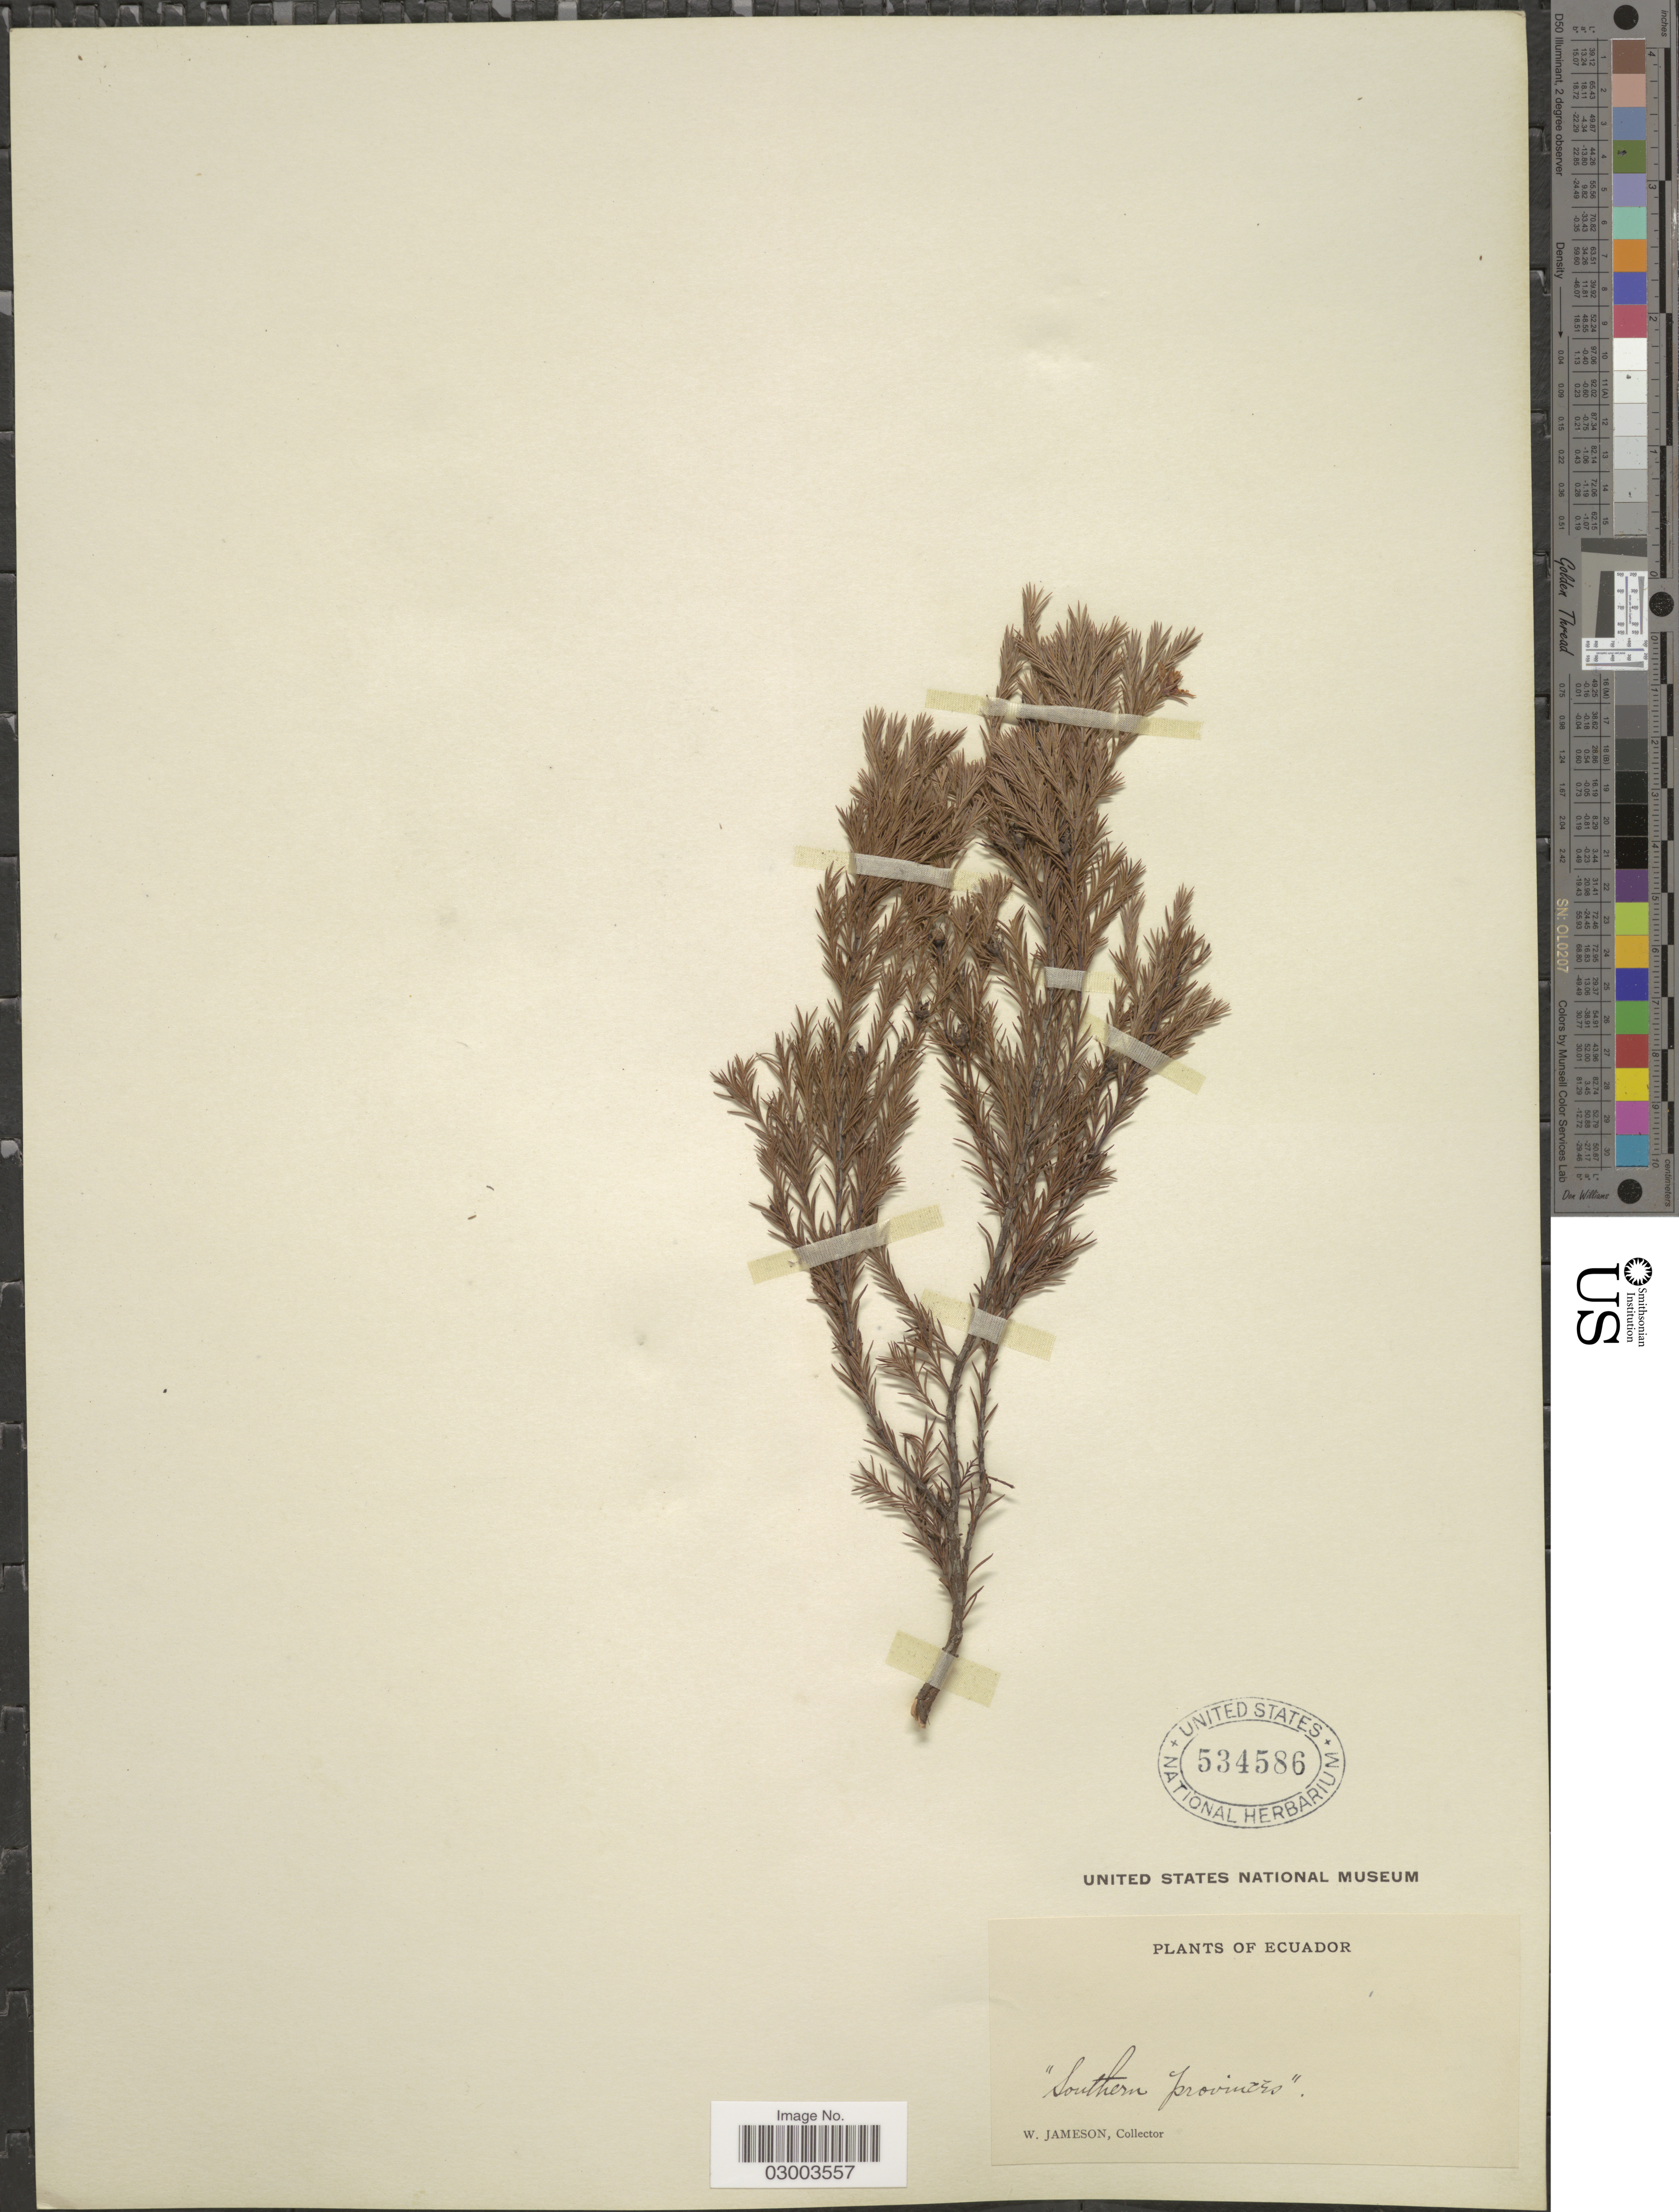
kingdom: Plantae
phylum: Tracheophyta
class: Magnoliopsida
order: Malpighiales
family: Hypericaceae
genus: Hypericum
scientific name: Hypericum aciculare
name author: Kunth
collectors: W. Jameson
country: Ecuador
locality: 'Southern provinces'.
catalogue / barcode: US 534586